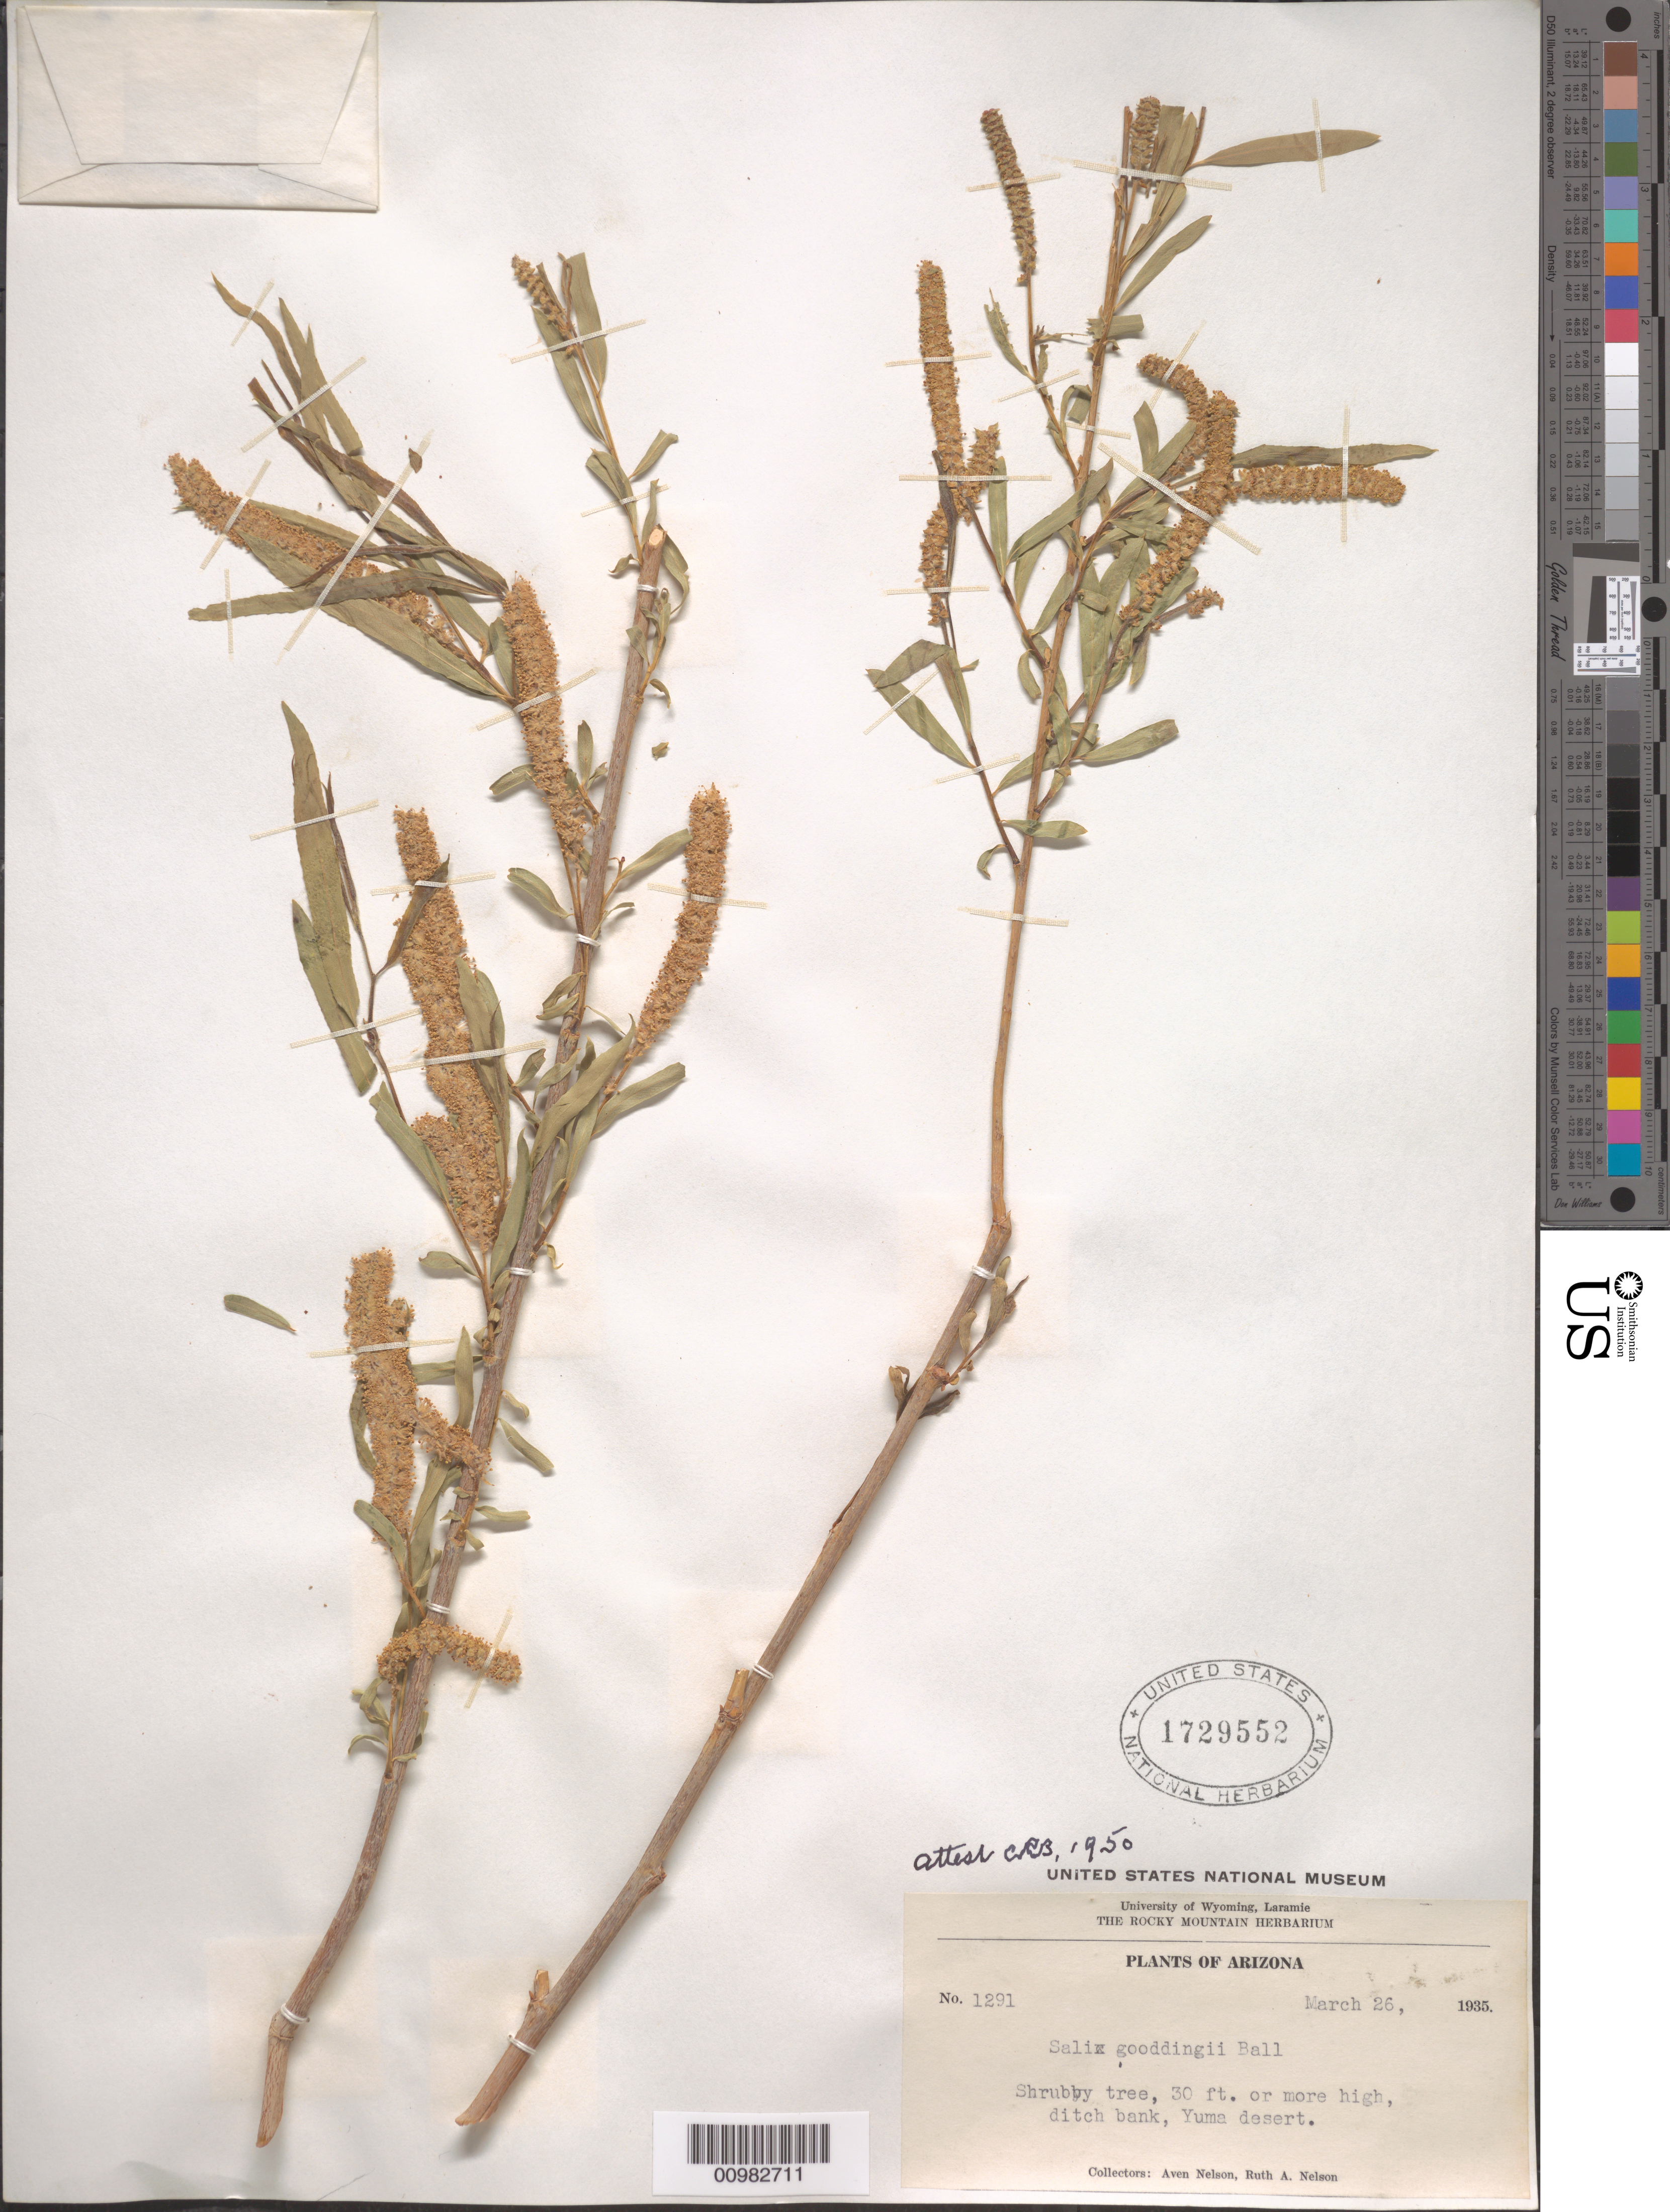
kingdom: Plantae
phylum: Tracheophyta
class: Magnoliopsida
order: Malpighiales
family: Salicaceae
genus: Salix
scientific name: Salix gooddingii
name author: C.R. Ball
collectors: A. Nelson & R. A. Nelson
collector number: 1291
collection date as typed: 26 Mar 1935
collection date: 1935-03-26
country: United States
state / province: Arizona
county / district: Yuma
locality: Ditch bank, Yuma Desert.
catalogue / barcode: US 1729552